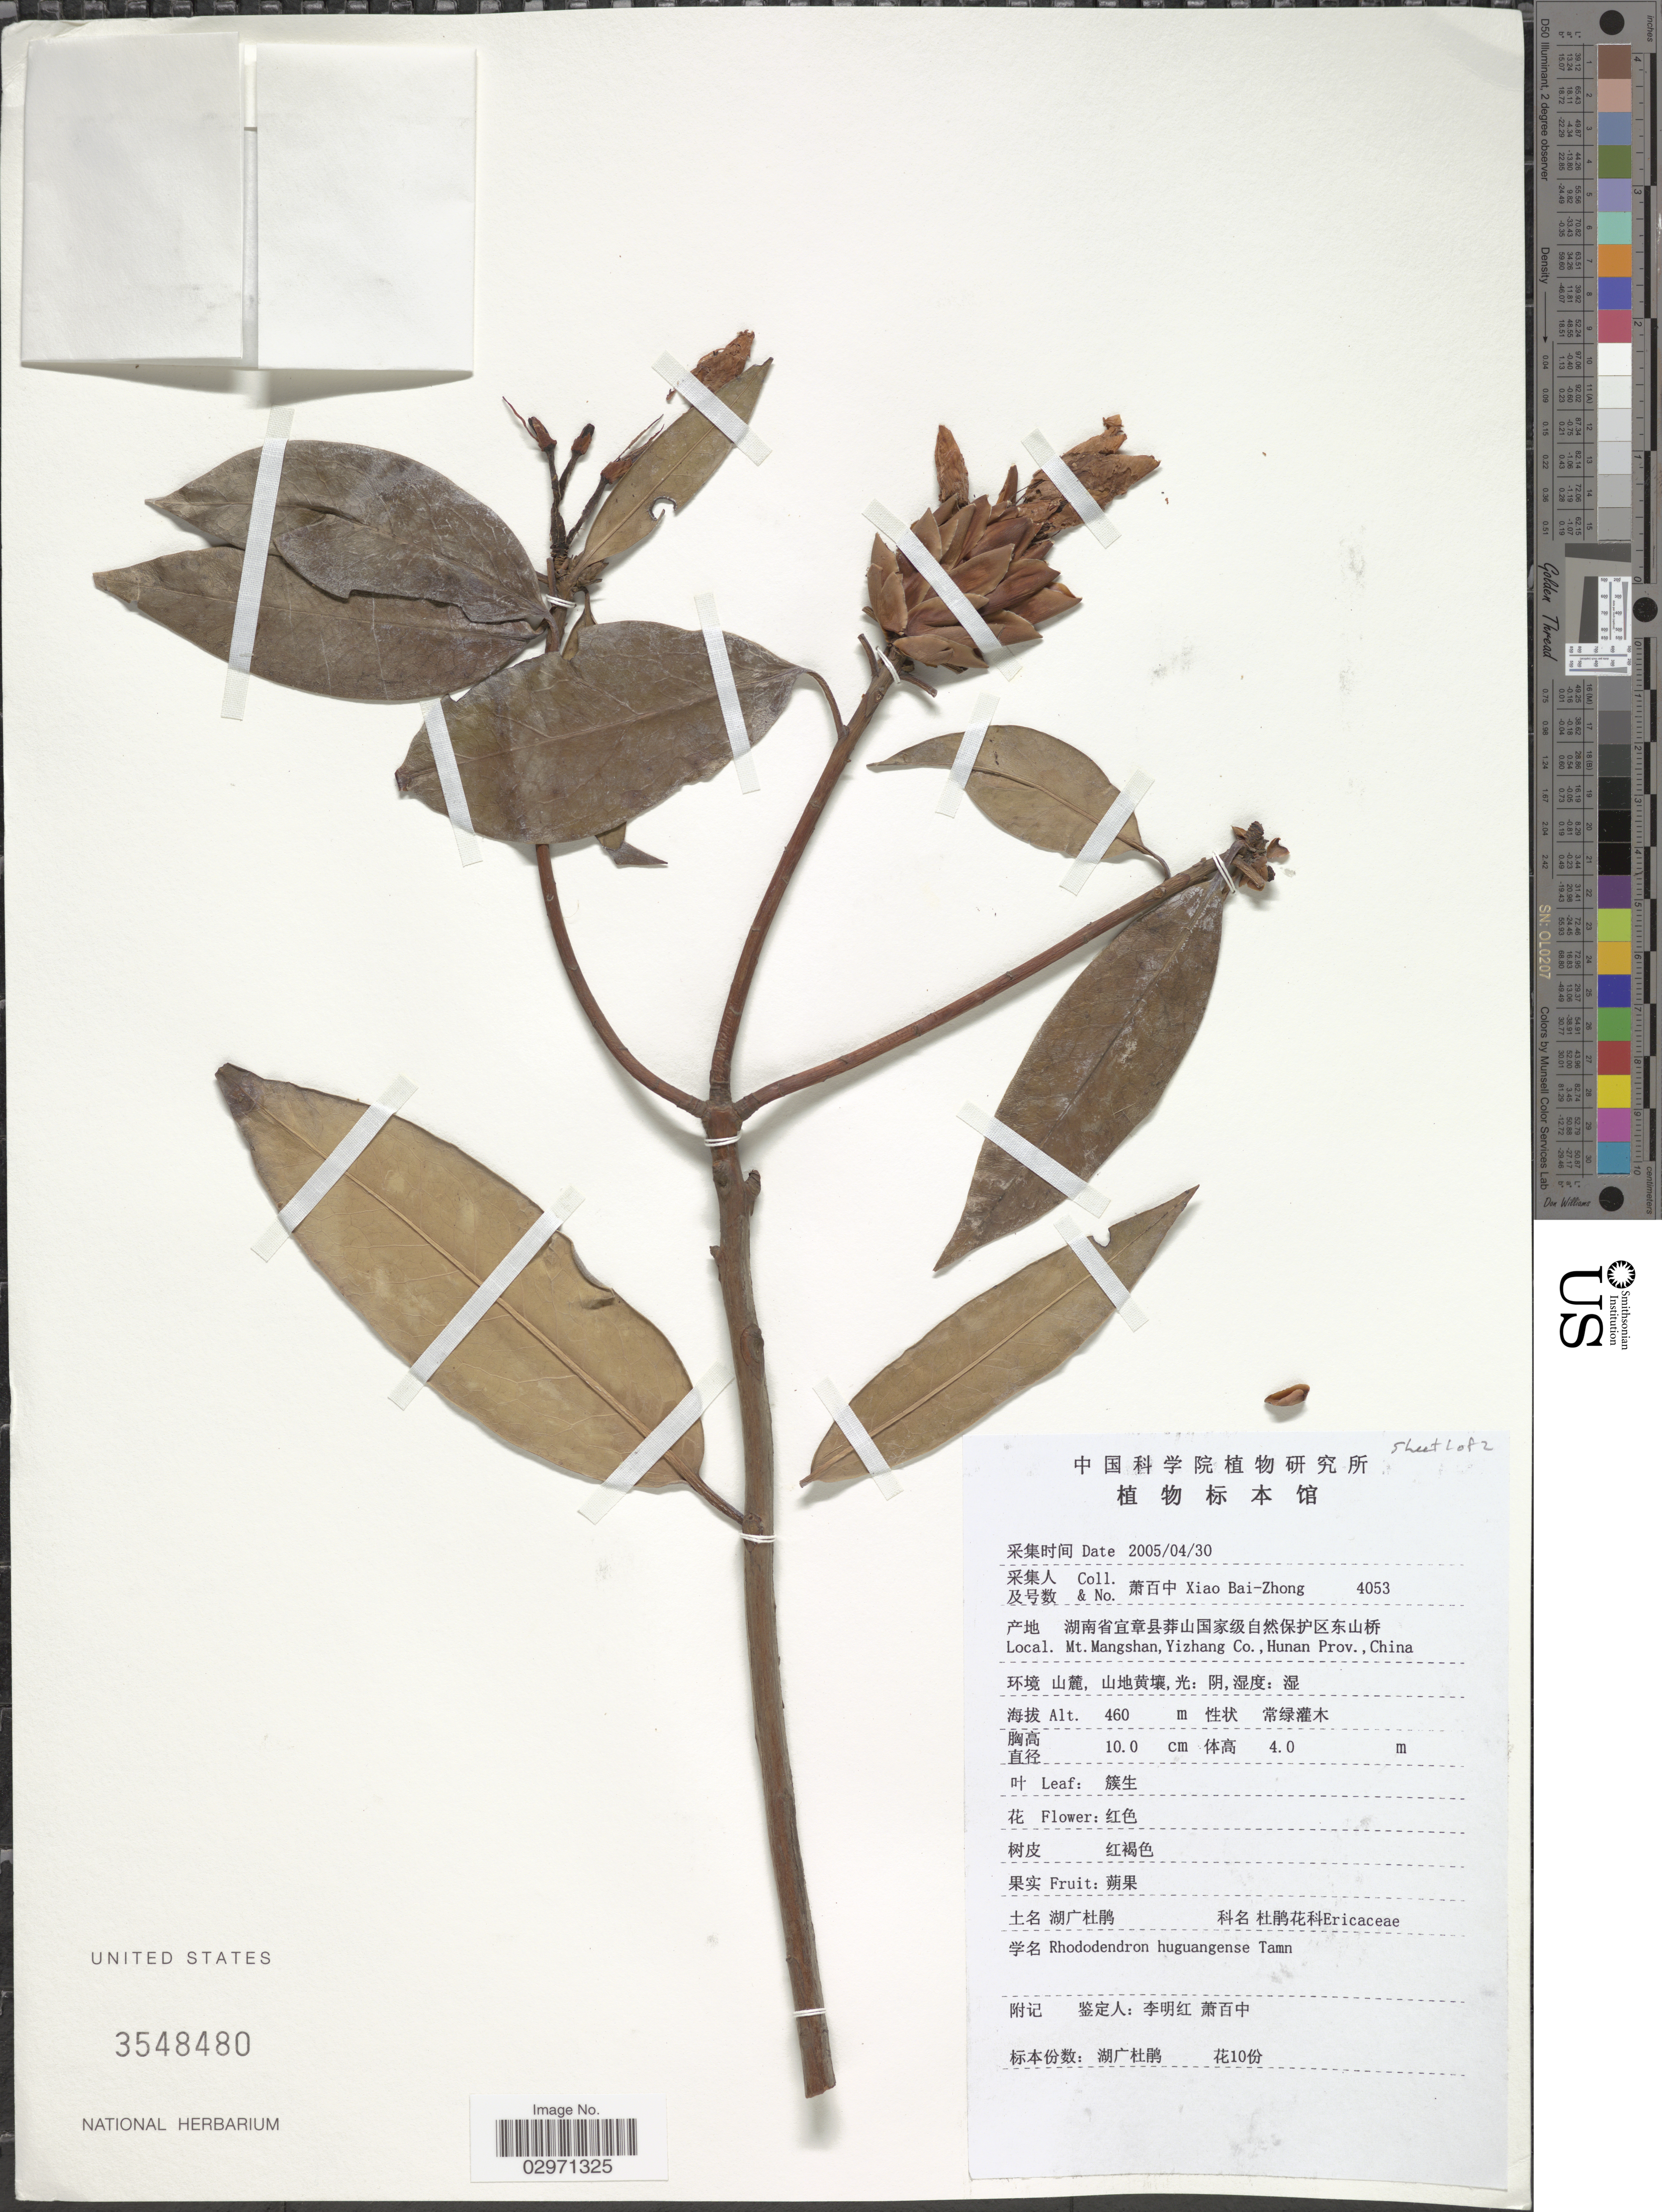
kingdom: Plantae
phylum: Tracheophyta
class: Magnoliopsida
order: Ericales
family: Ericaceae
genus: Rhododendron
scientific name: Rhododendron huguangense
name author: P.C. Tam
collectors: B. Z. Xiao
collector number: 4053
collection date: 2005-04-30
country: China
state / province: Hunan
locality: Mt. Mangshan, Yizhang Co.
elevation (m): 460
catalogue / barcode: US 3548480